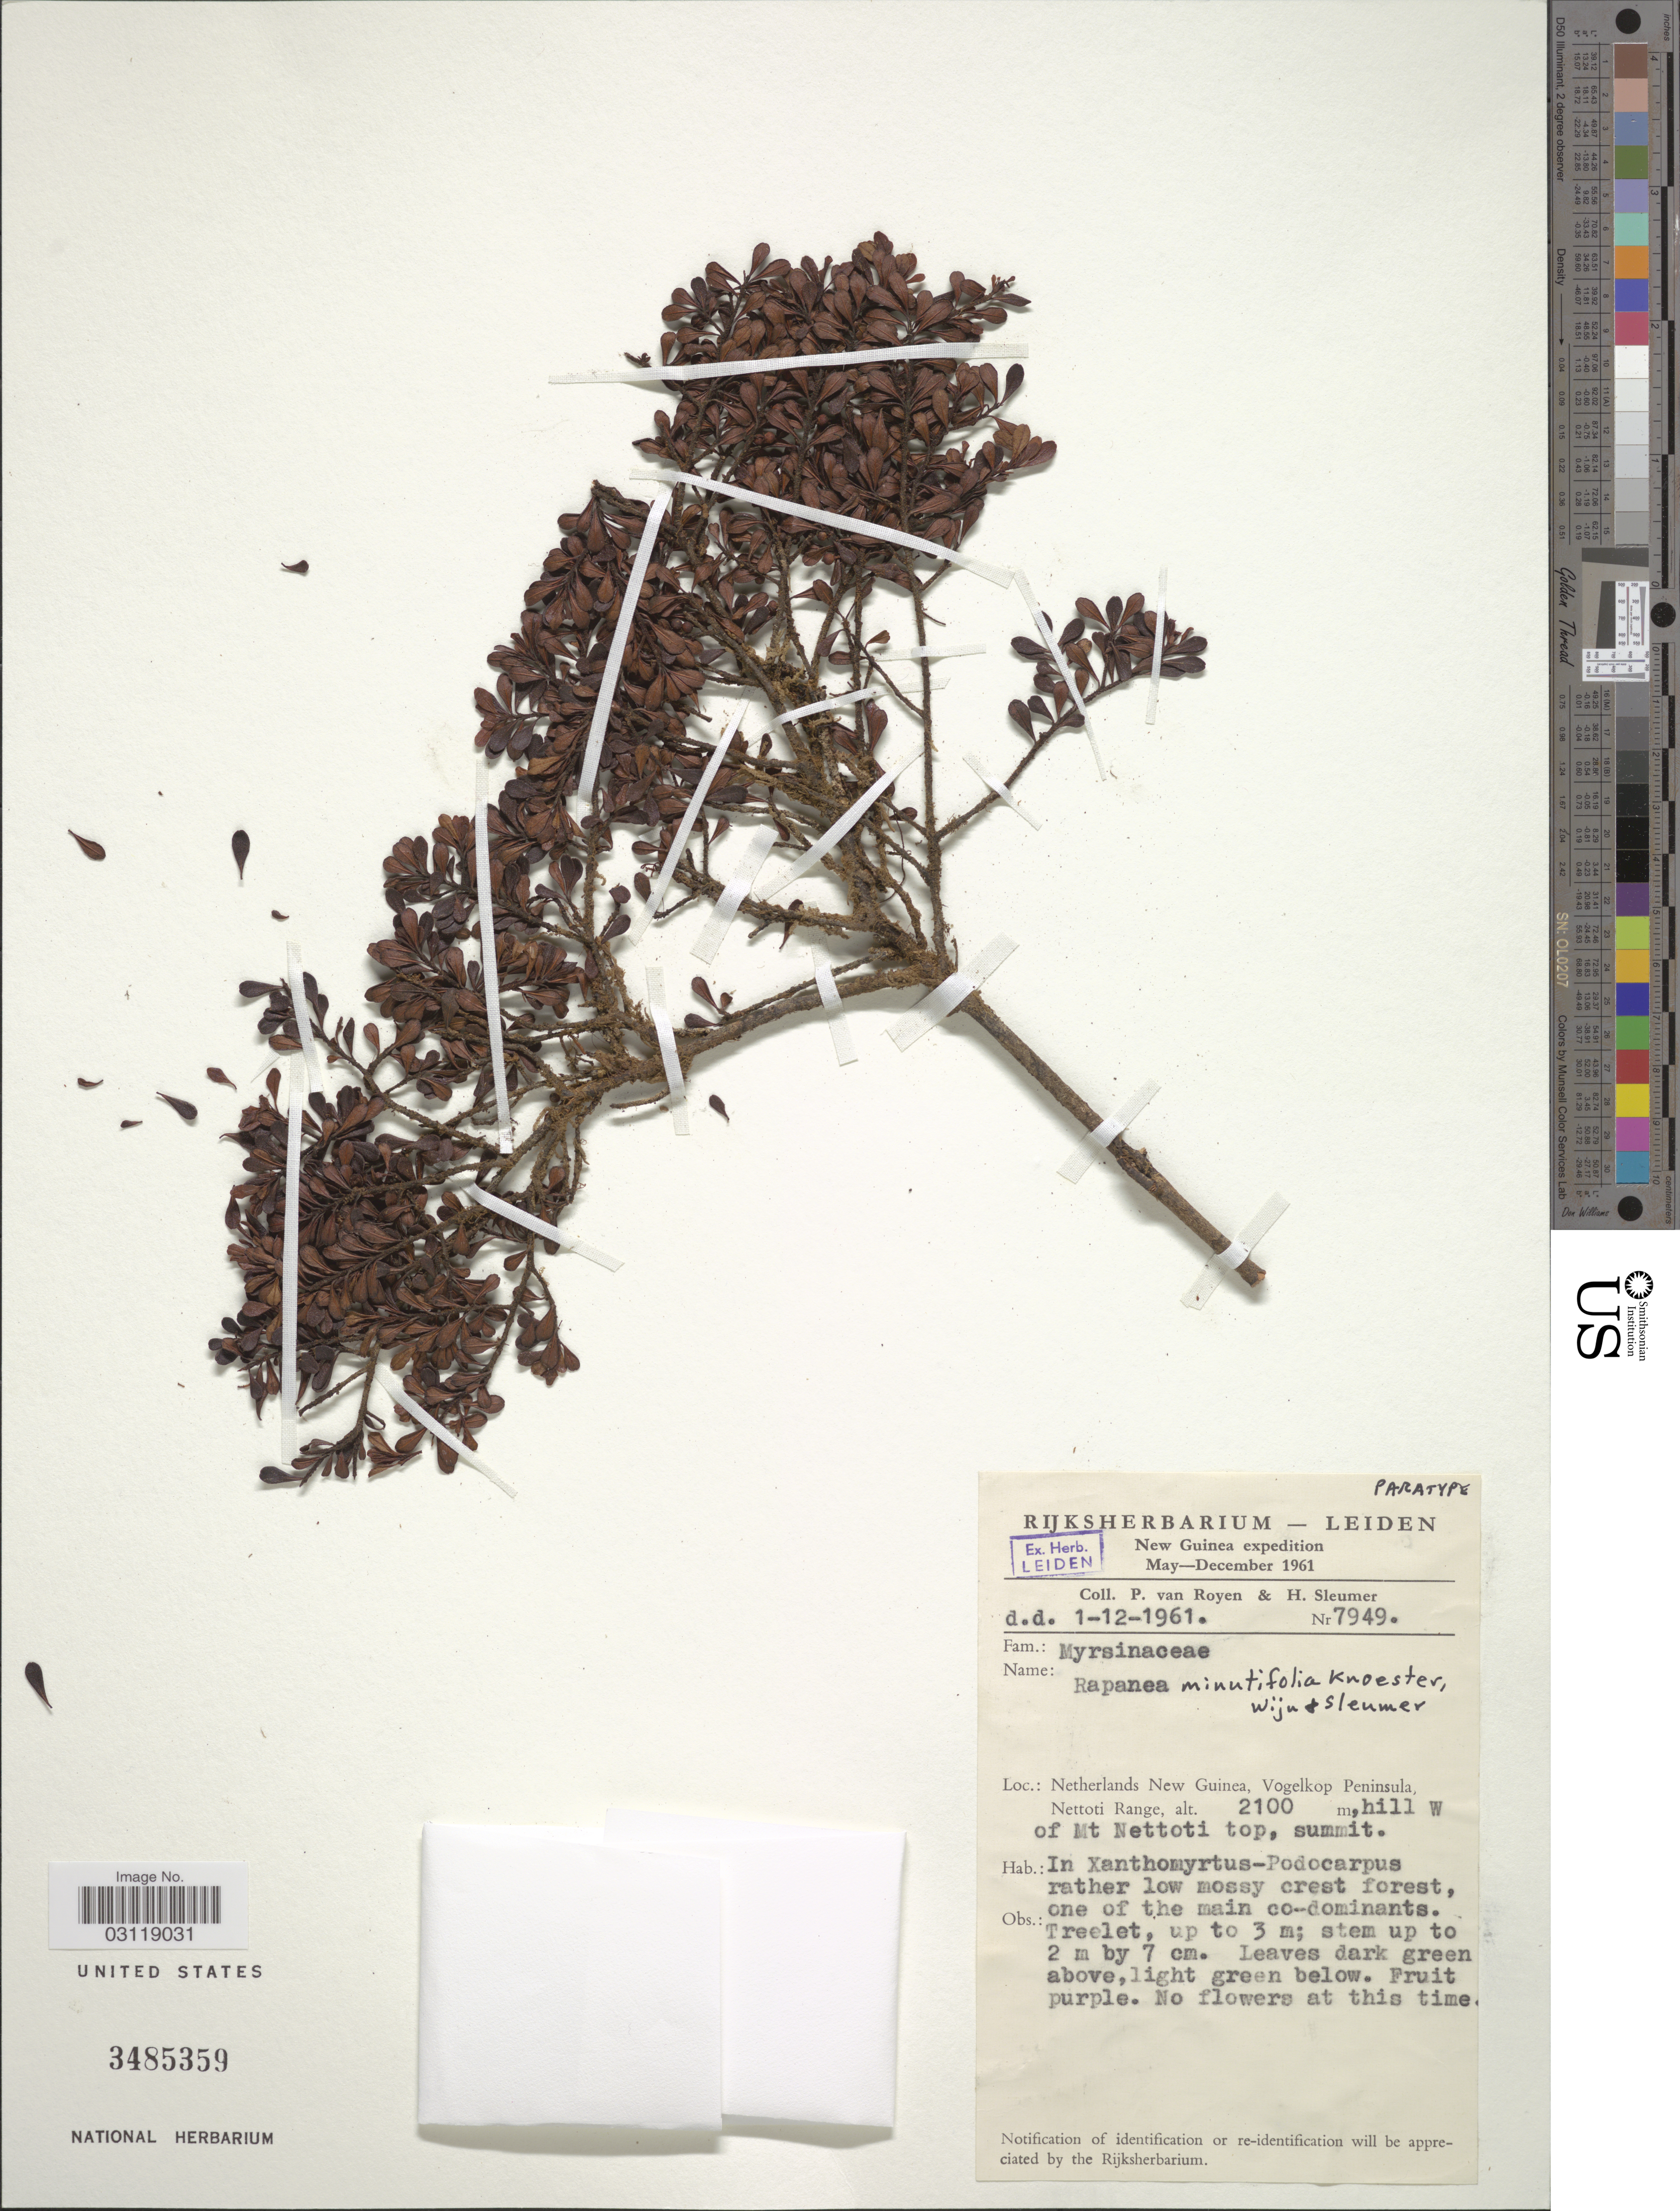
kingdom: Plantae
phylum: Tracheophyta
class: Magnoliopsida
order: Ericales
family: Primulaceae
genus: Rapanea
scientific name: Rapanea minutifolia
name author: Knoester et al.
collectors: P. van Royen & H. O. Sleumer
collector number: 7949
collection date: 1961-12-01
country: Indonesia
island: New Guinea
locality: New Guinea. Netherlands New Guinea, Vogelkop Peninsula, Nettoti Range. Hill W of Mt Nettoti top, summit.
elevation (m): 2100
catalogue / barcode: US 3485359